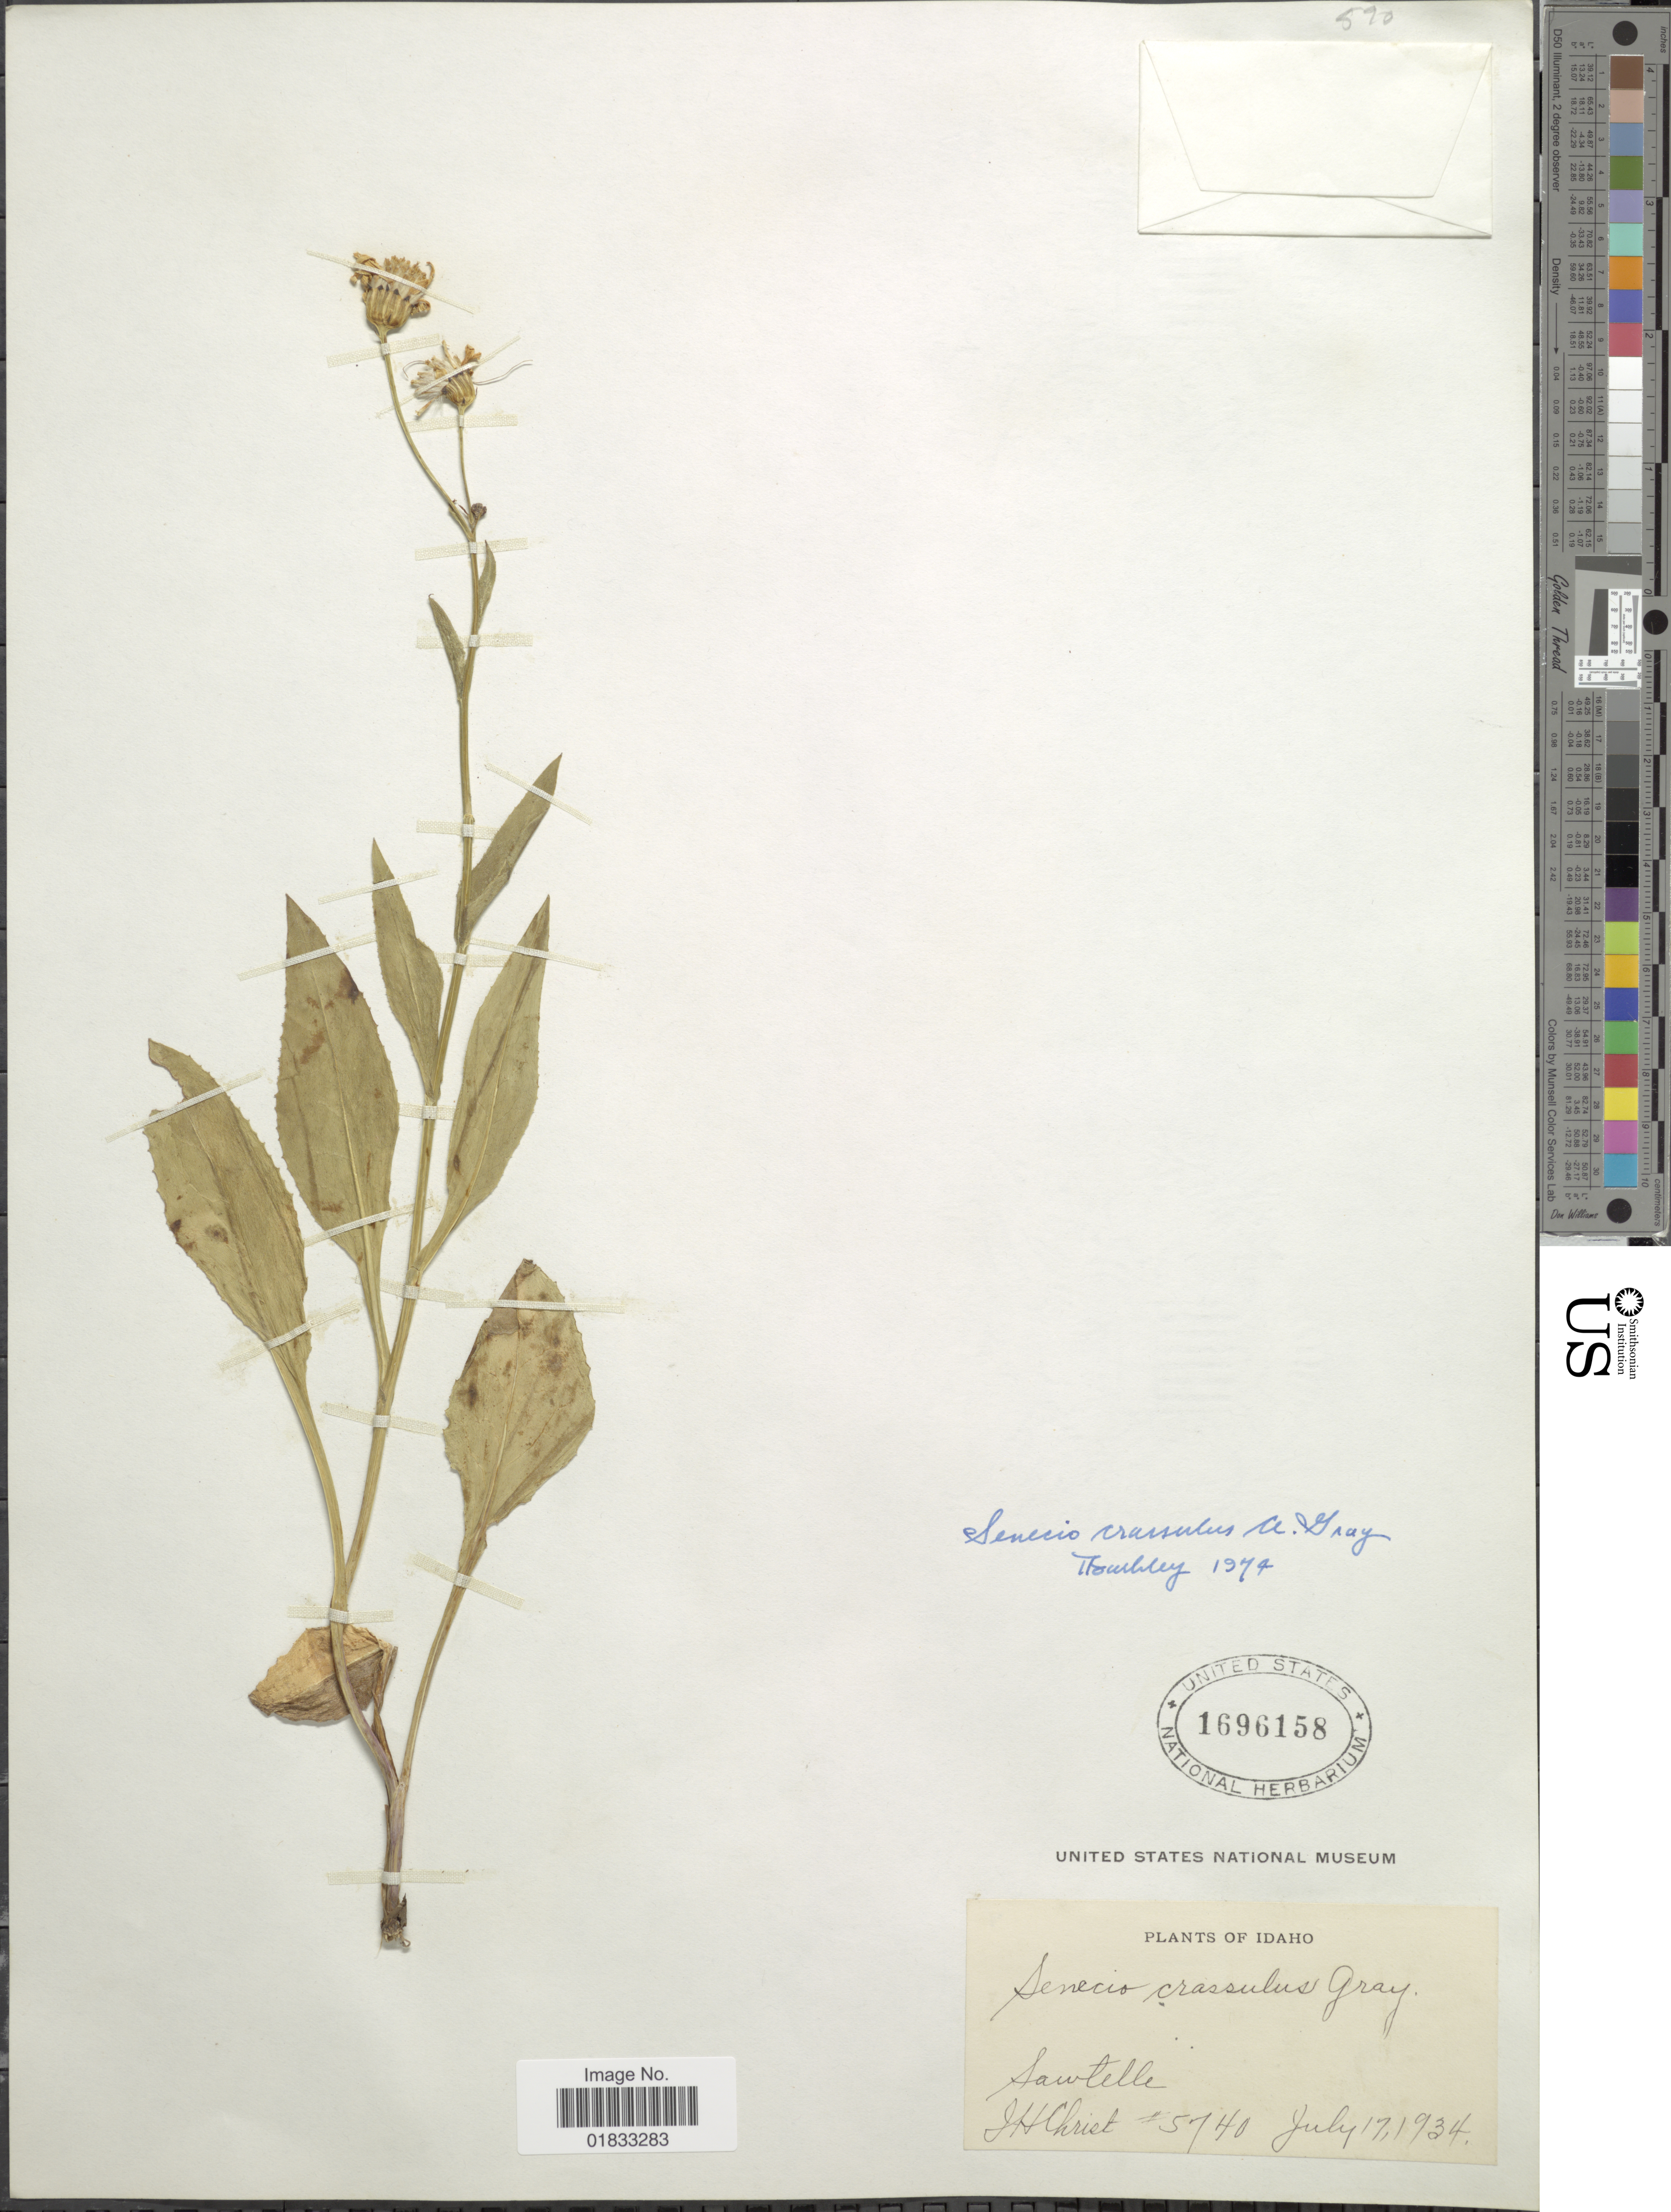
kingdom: Plantae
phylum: Tracheophyta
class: Magnoliopsida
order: Asterales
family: Asteraceae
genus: Senecio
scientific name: Senecio crassulus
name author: A. Gray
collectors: J. H. Christ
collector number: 5740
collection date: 1934-07-17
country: United States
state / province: Idaho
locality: Sawtelle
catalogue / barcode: US 1696158